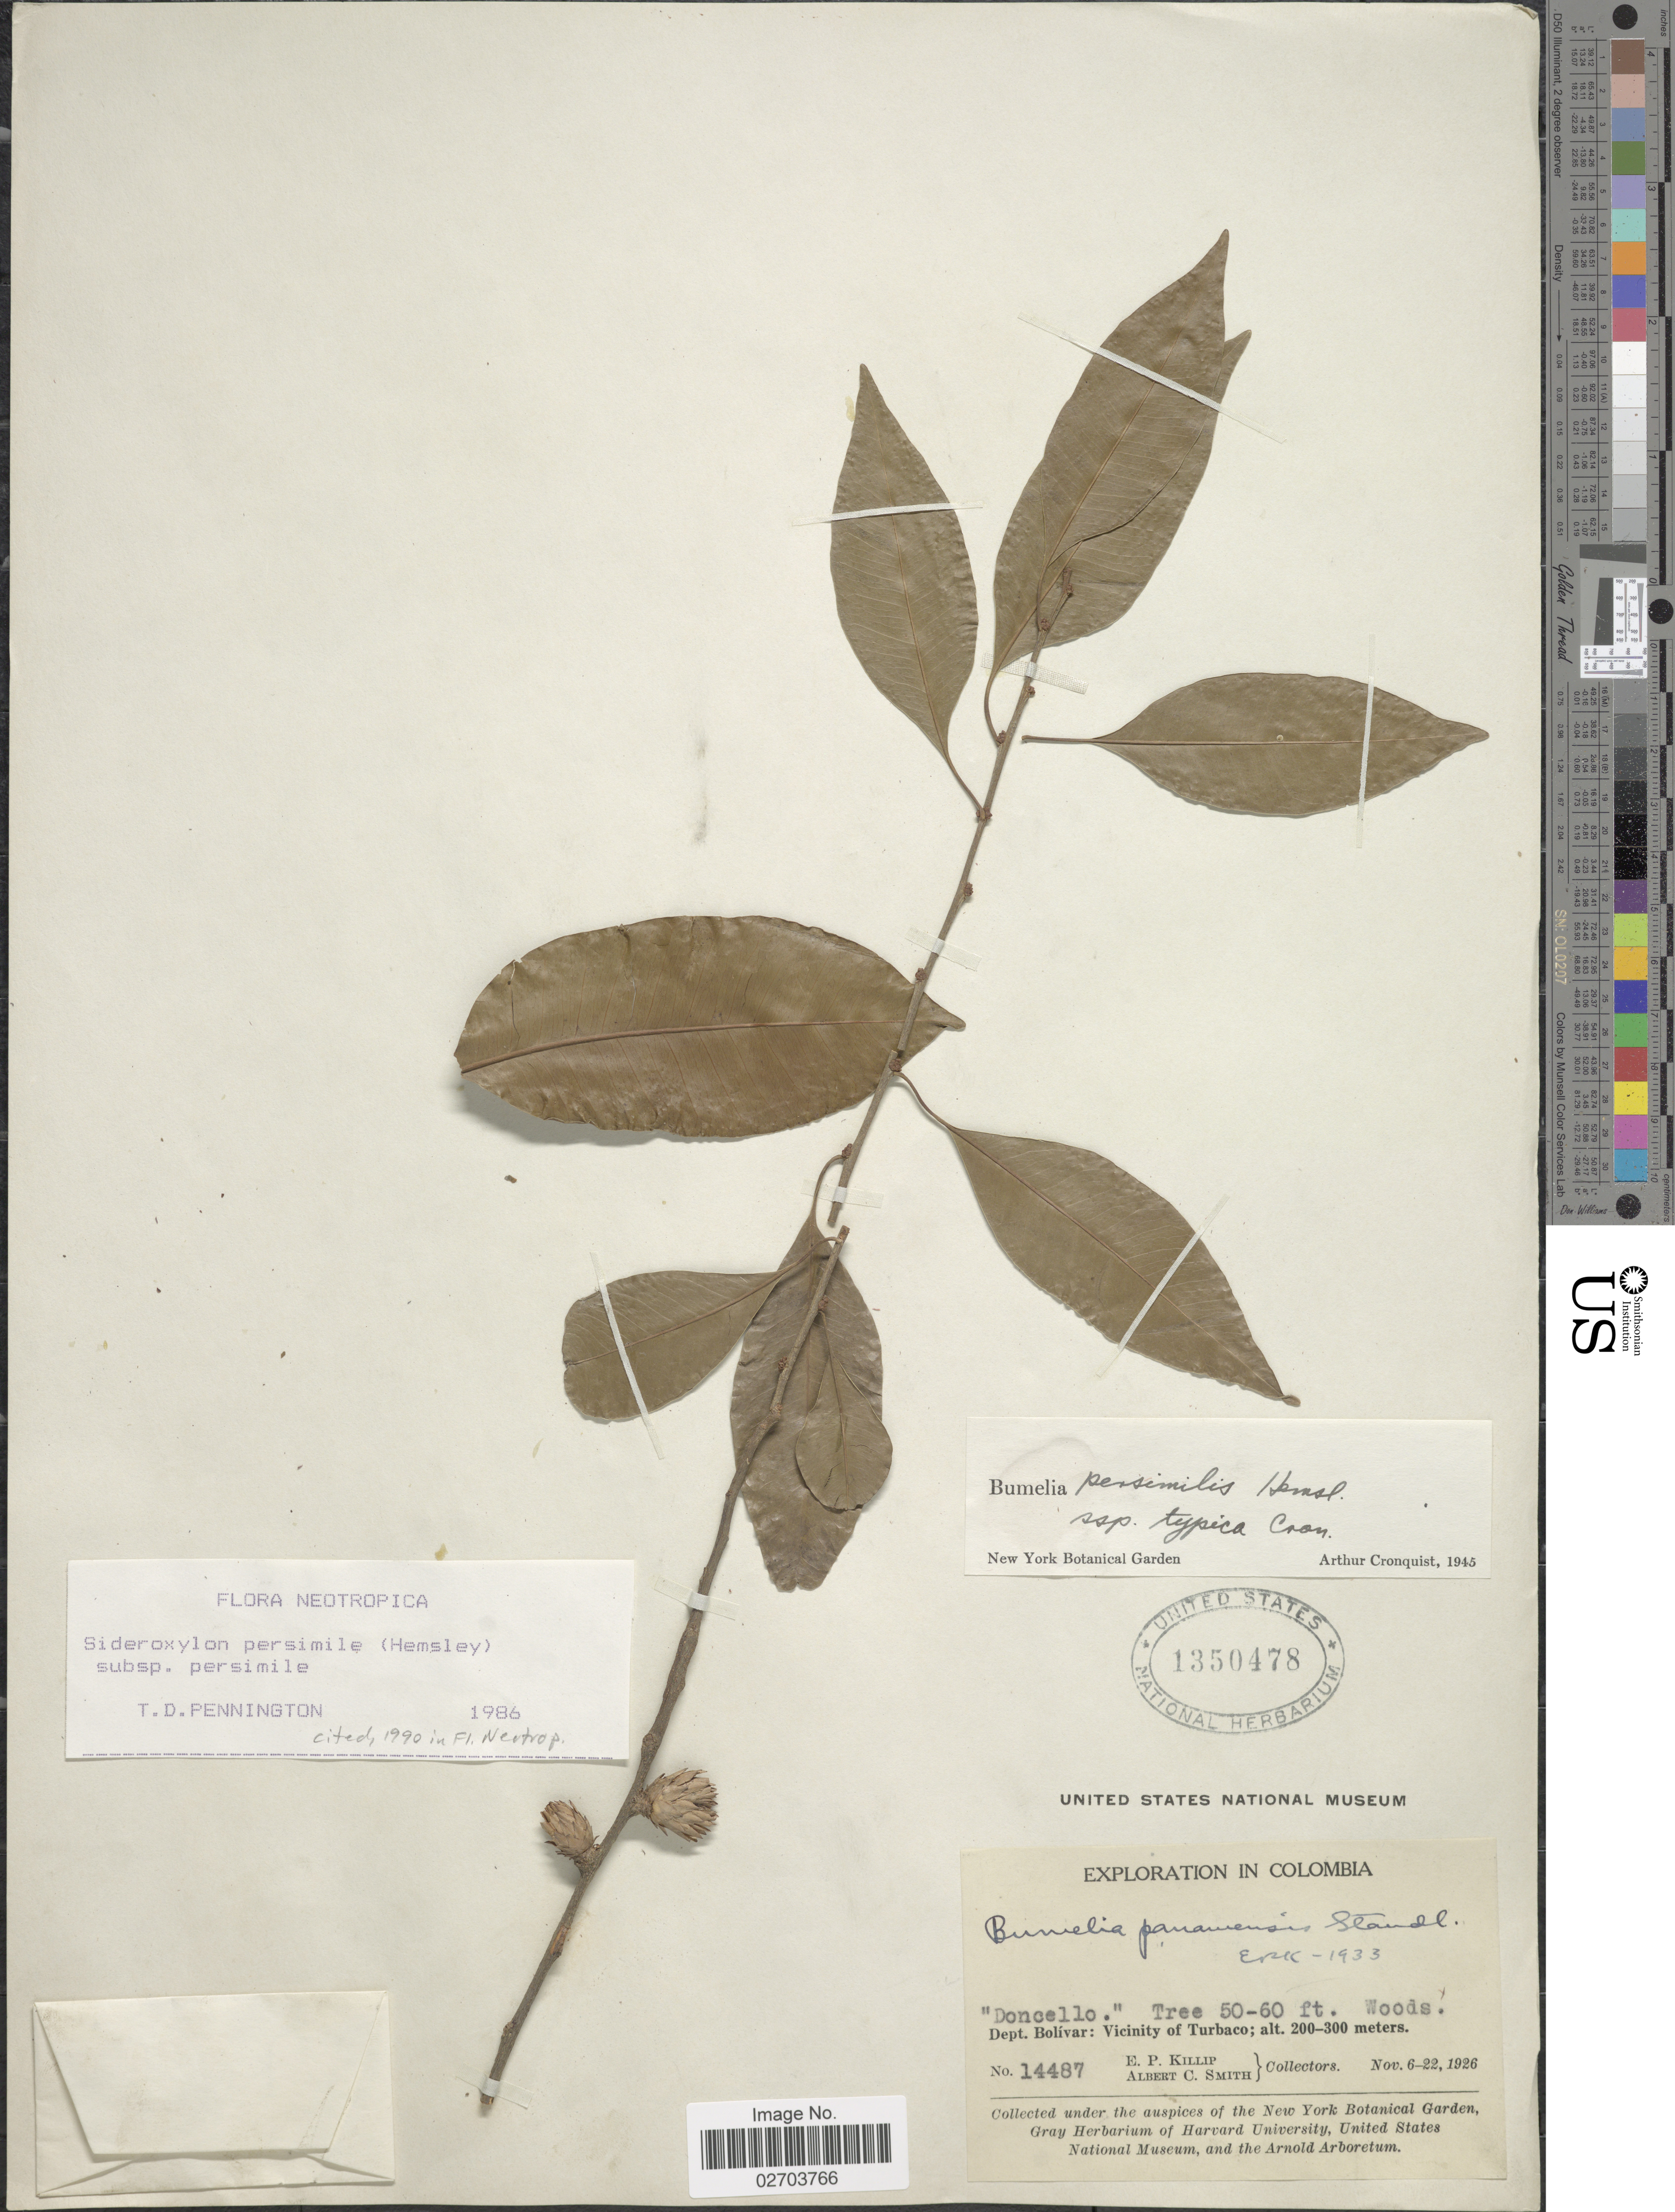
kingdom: Plantae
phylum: Tracheophyta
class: Magnoliopsida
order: Ericales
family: Sapotaceae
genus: Sideroxylon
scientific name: Sideroxylon persimile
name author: (Hemsl.) T.D. Penn.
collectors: E. P. Killip & A. C. Smith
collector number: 14487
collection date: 1926-11-06/1926-11-22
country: Colombia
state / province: Bolívar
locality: Vicinity of Turbaco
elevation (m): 200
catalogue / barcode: US 1350478